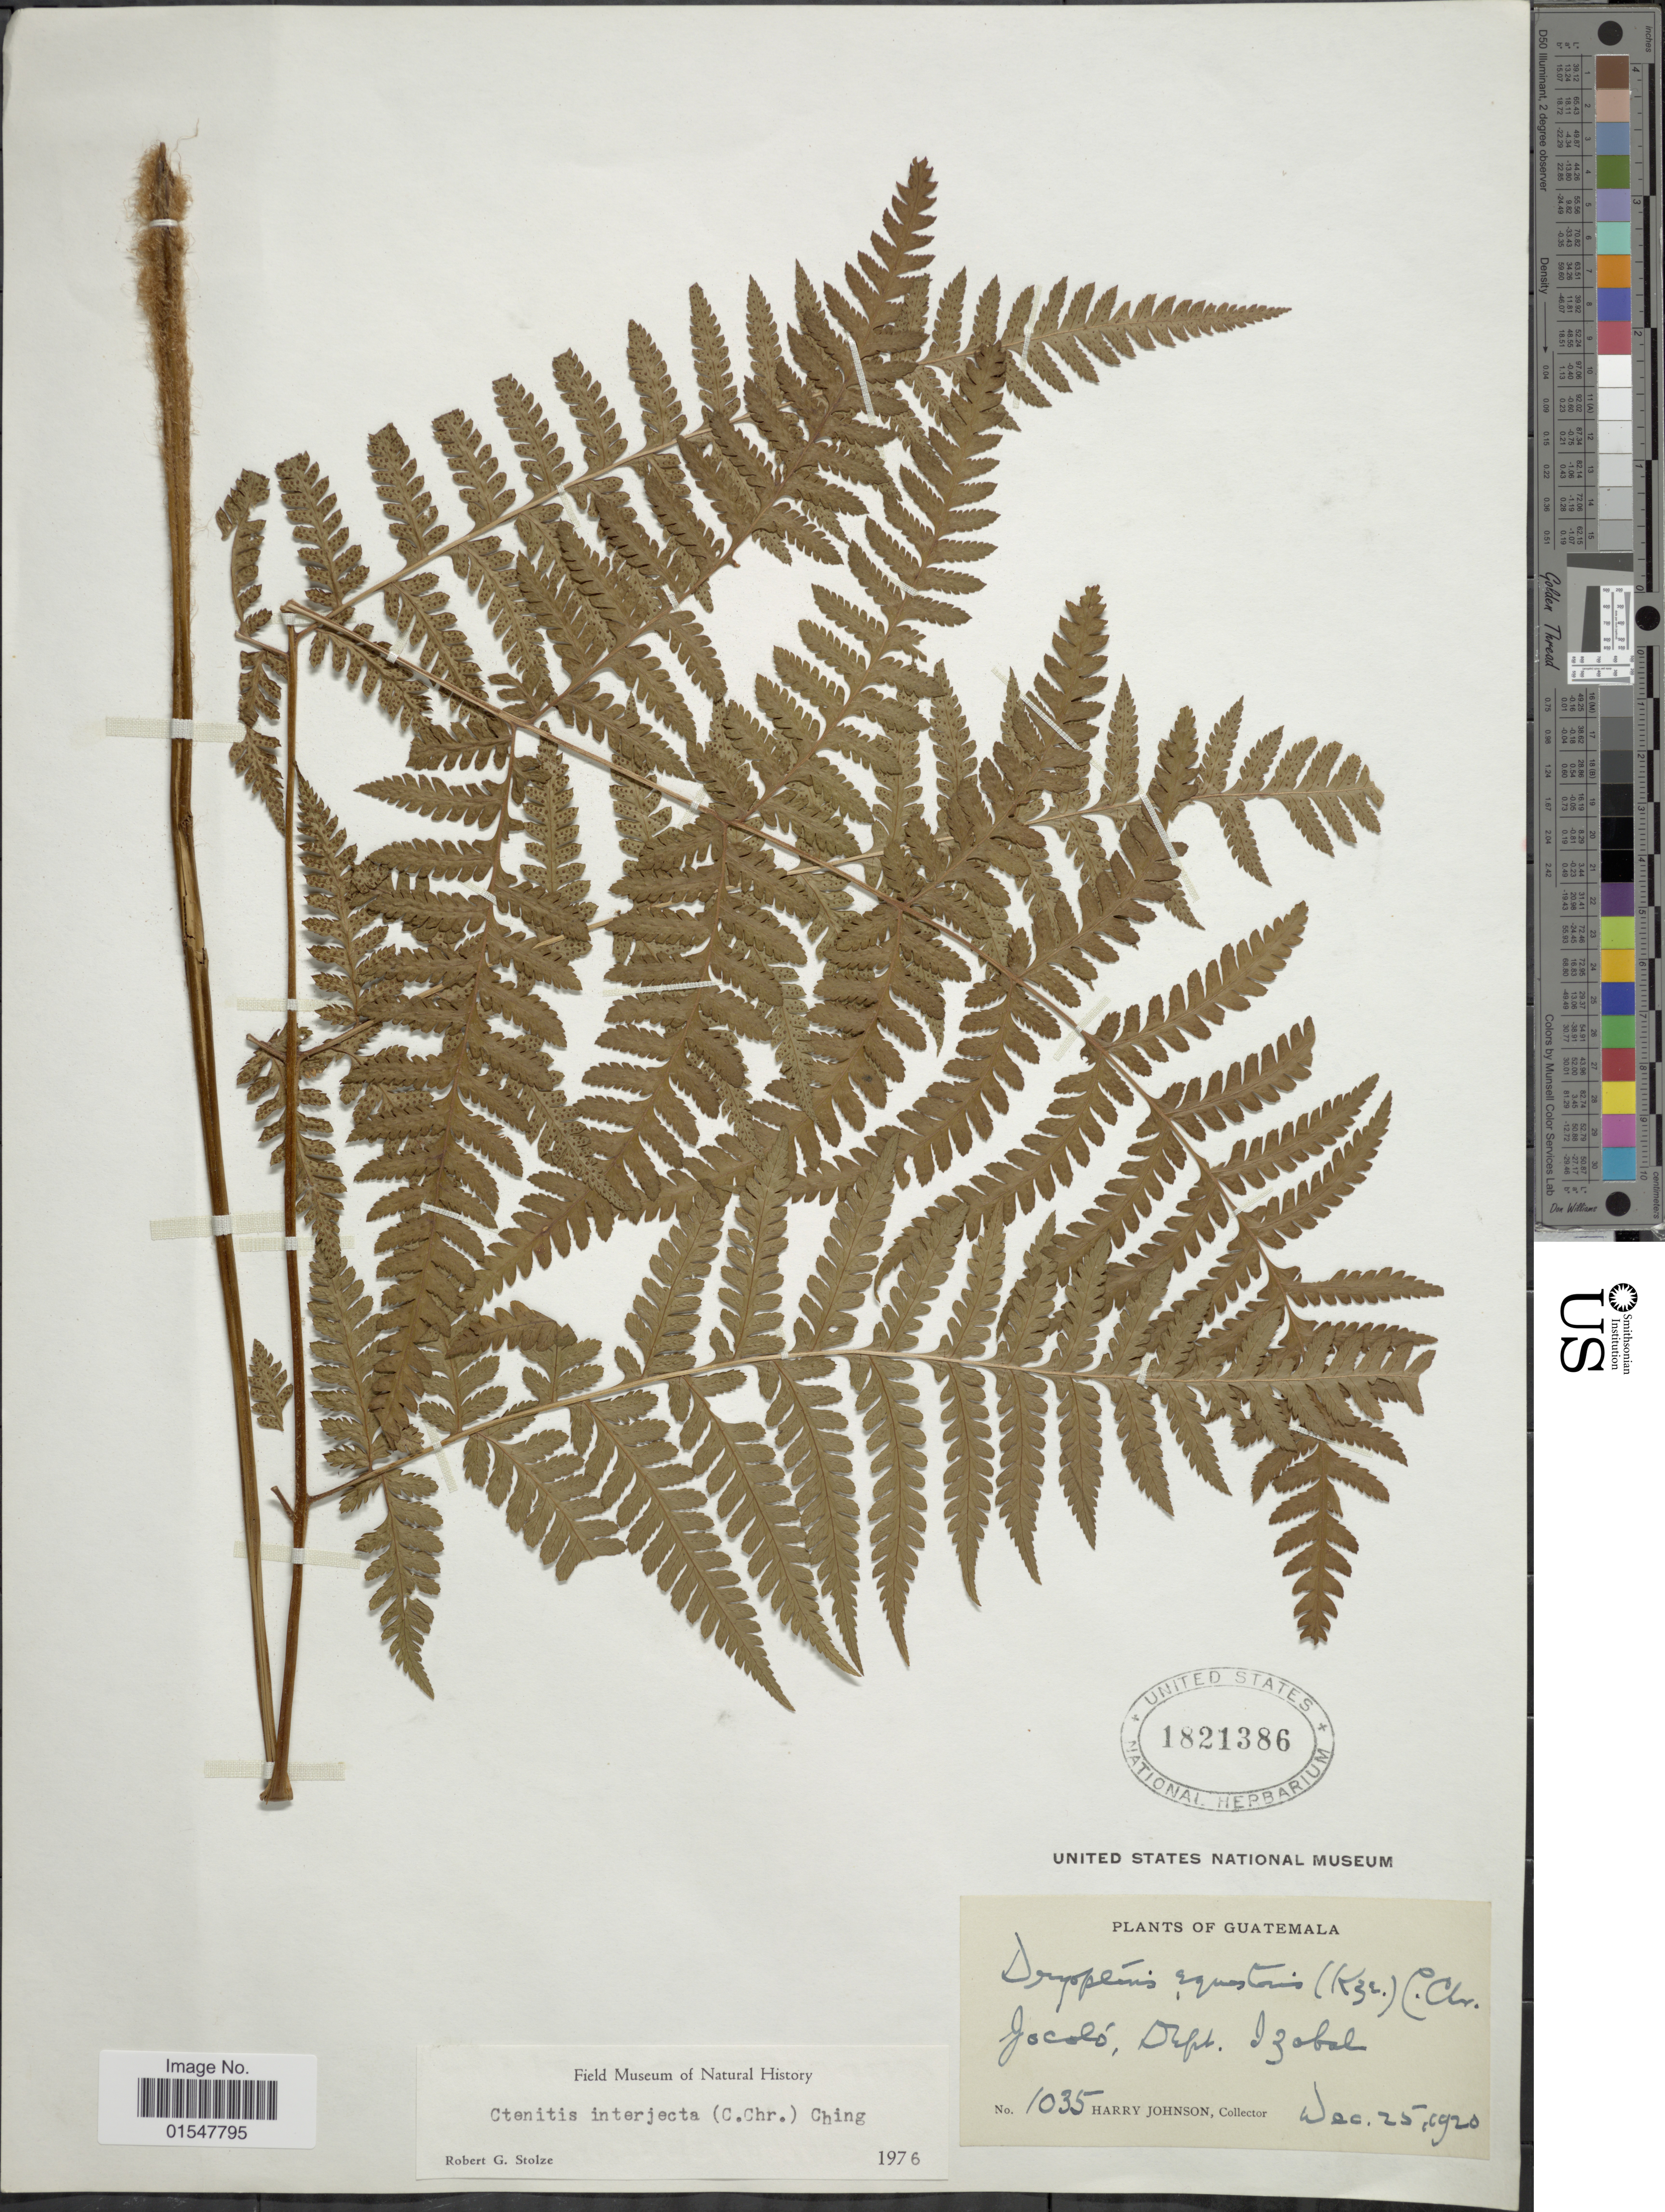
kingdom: Plantae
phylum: Tracheophyta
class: Polypodiopsida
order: Polypodiales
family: Dryopteridaceae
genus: Ctenitis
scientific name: Ctenitis interjecta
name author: (C. Chr.) Ching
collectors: H. Johnson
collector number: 1035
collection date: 1920-12-25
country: Guatemala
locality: Jocoló, Dept. Izobal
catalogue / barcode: US 1821386